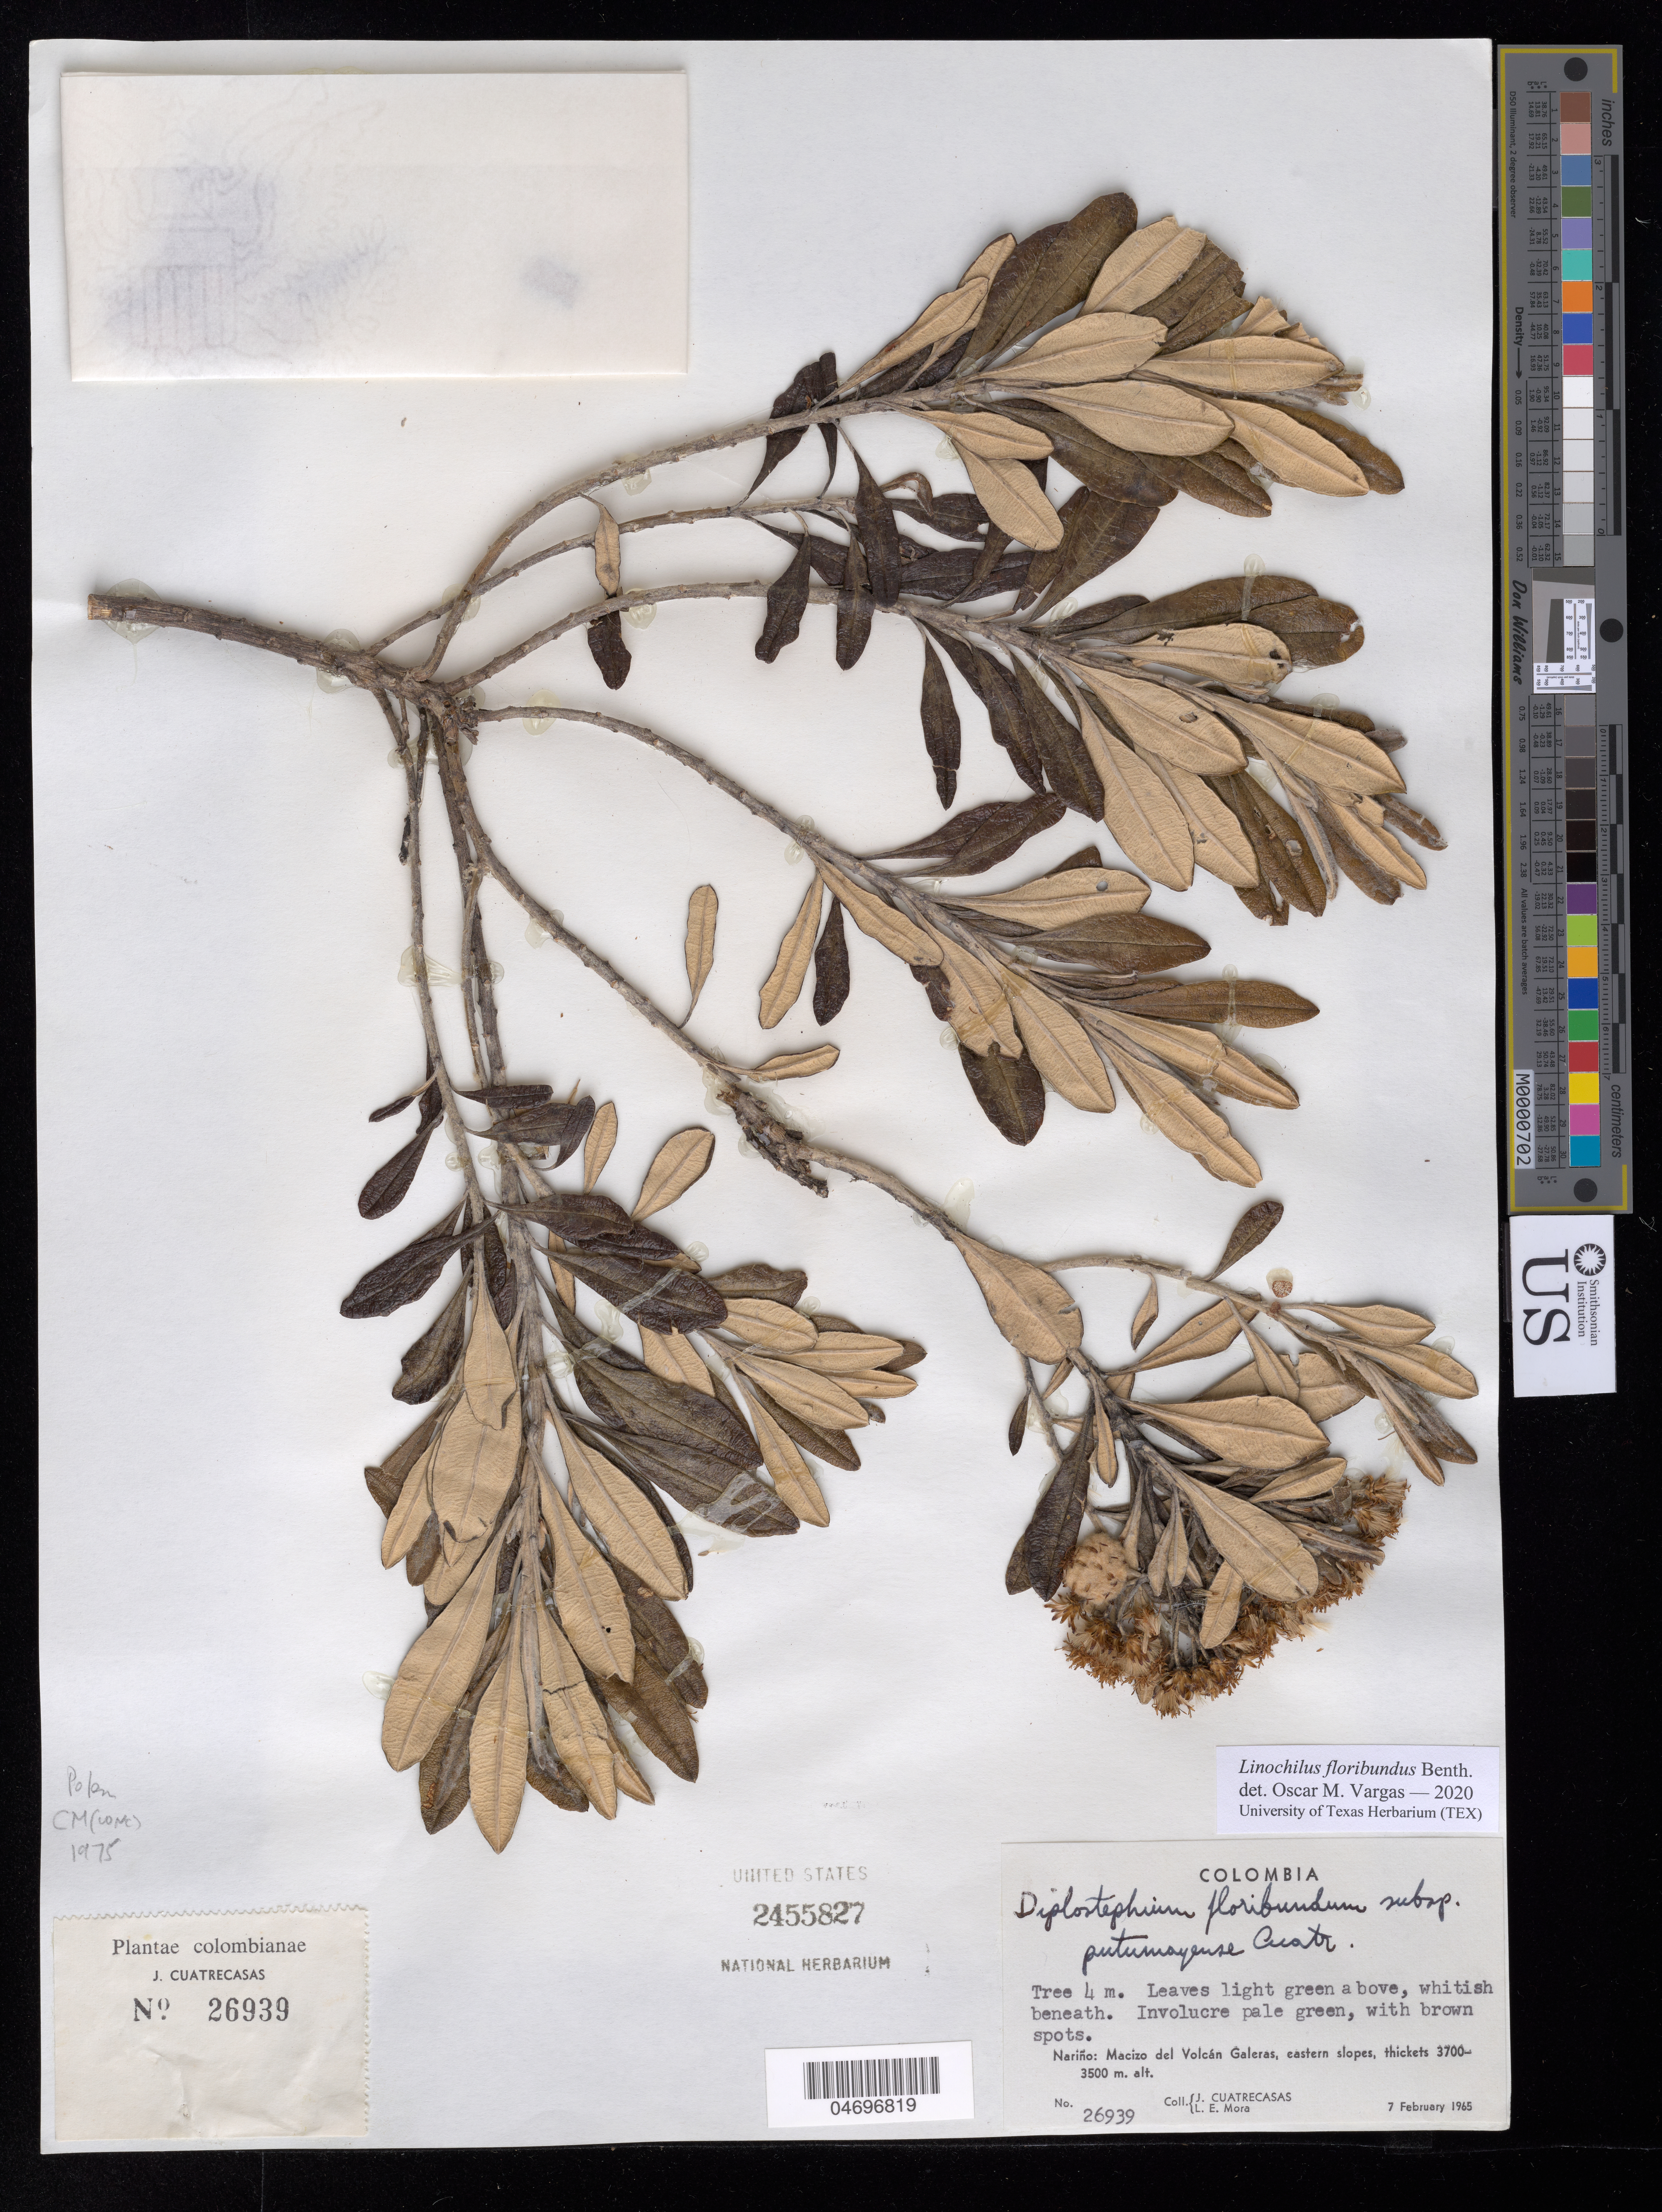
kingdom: Plantae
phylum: Tracheophyta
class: Magnoliopsida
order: Asterales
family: Asteraceae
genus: Linochilus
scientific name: Linochilus floribundus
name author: Benth.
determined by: Vargas, Oscar M.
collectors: J. Cuatrecasas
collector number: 26939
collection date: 1965-02-07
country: Colombia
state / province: Nariño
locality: Macizo del Volcán Galeras, eastern slopes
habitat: Thickets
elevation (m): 3500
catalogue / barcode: US 2455827